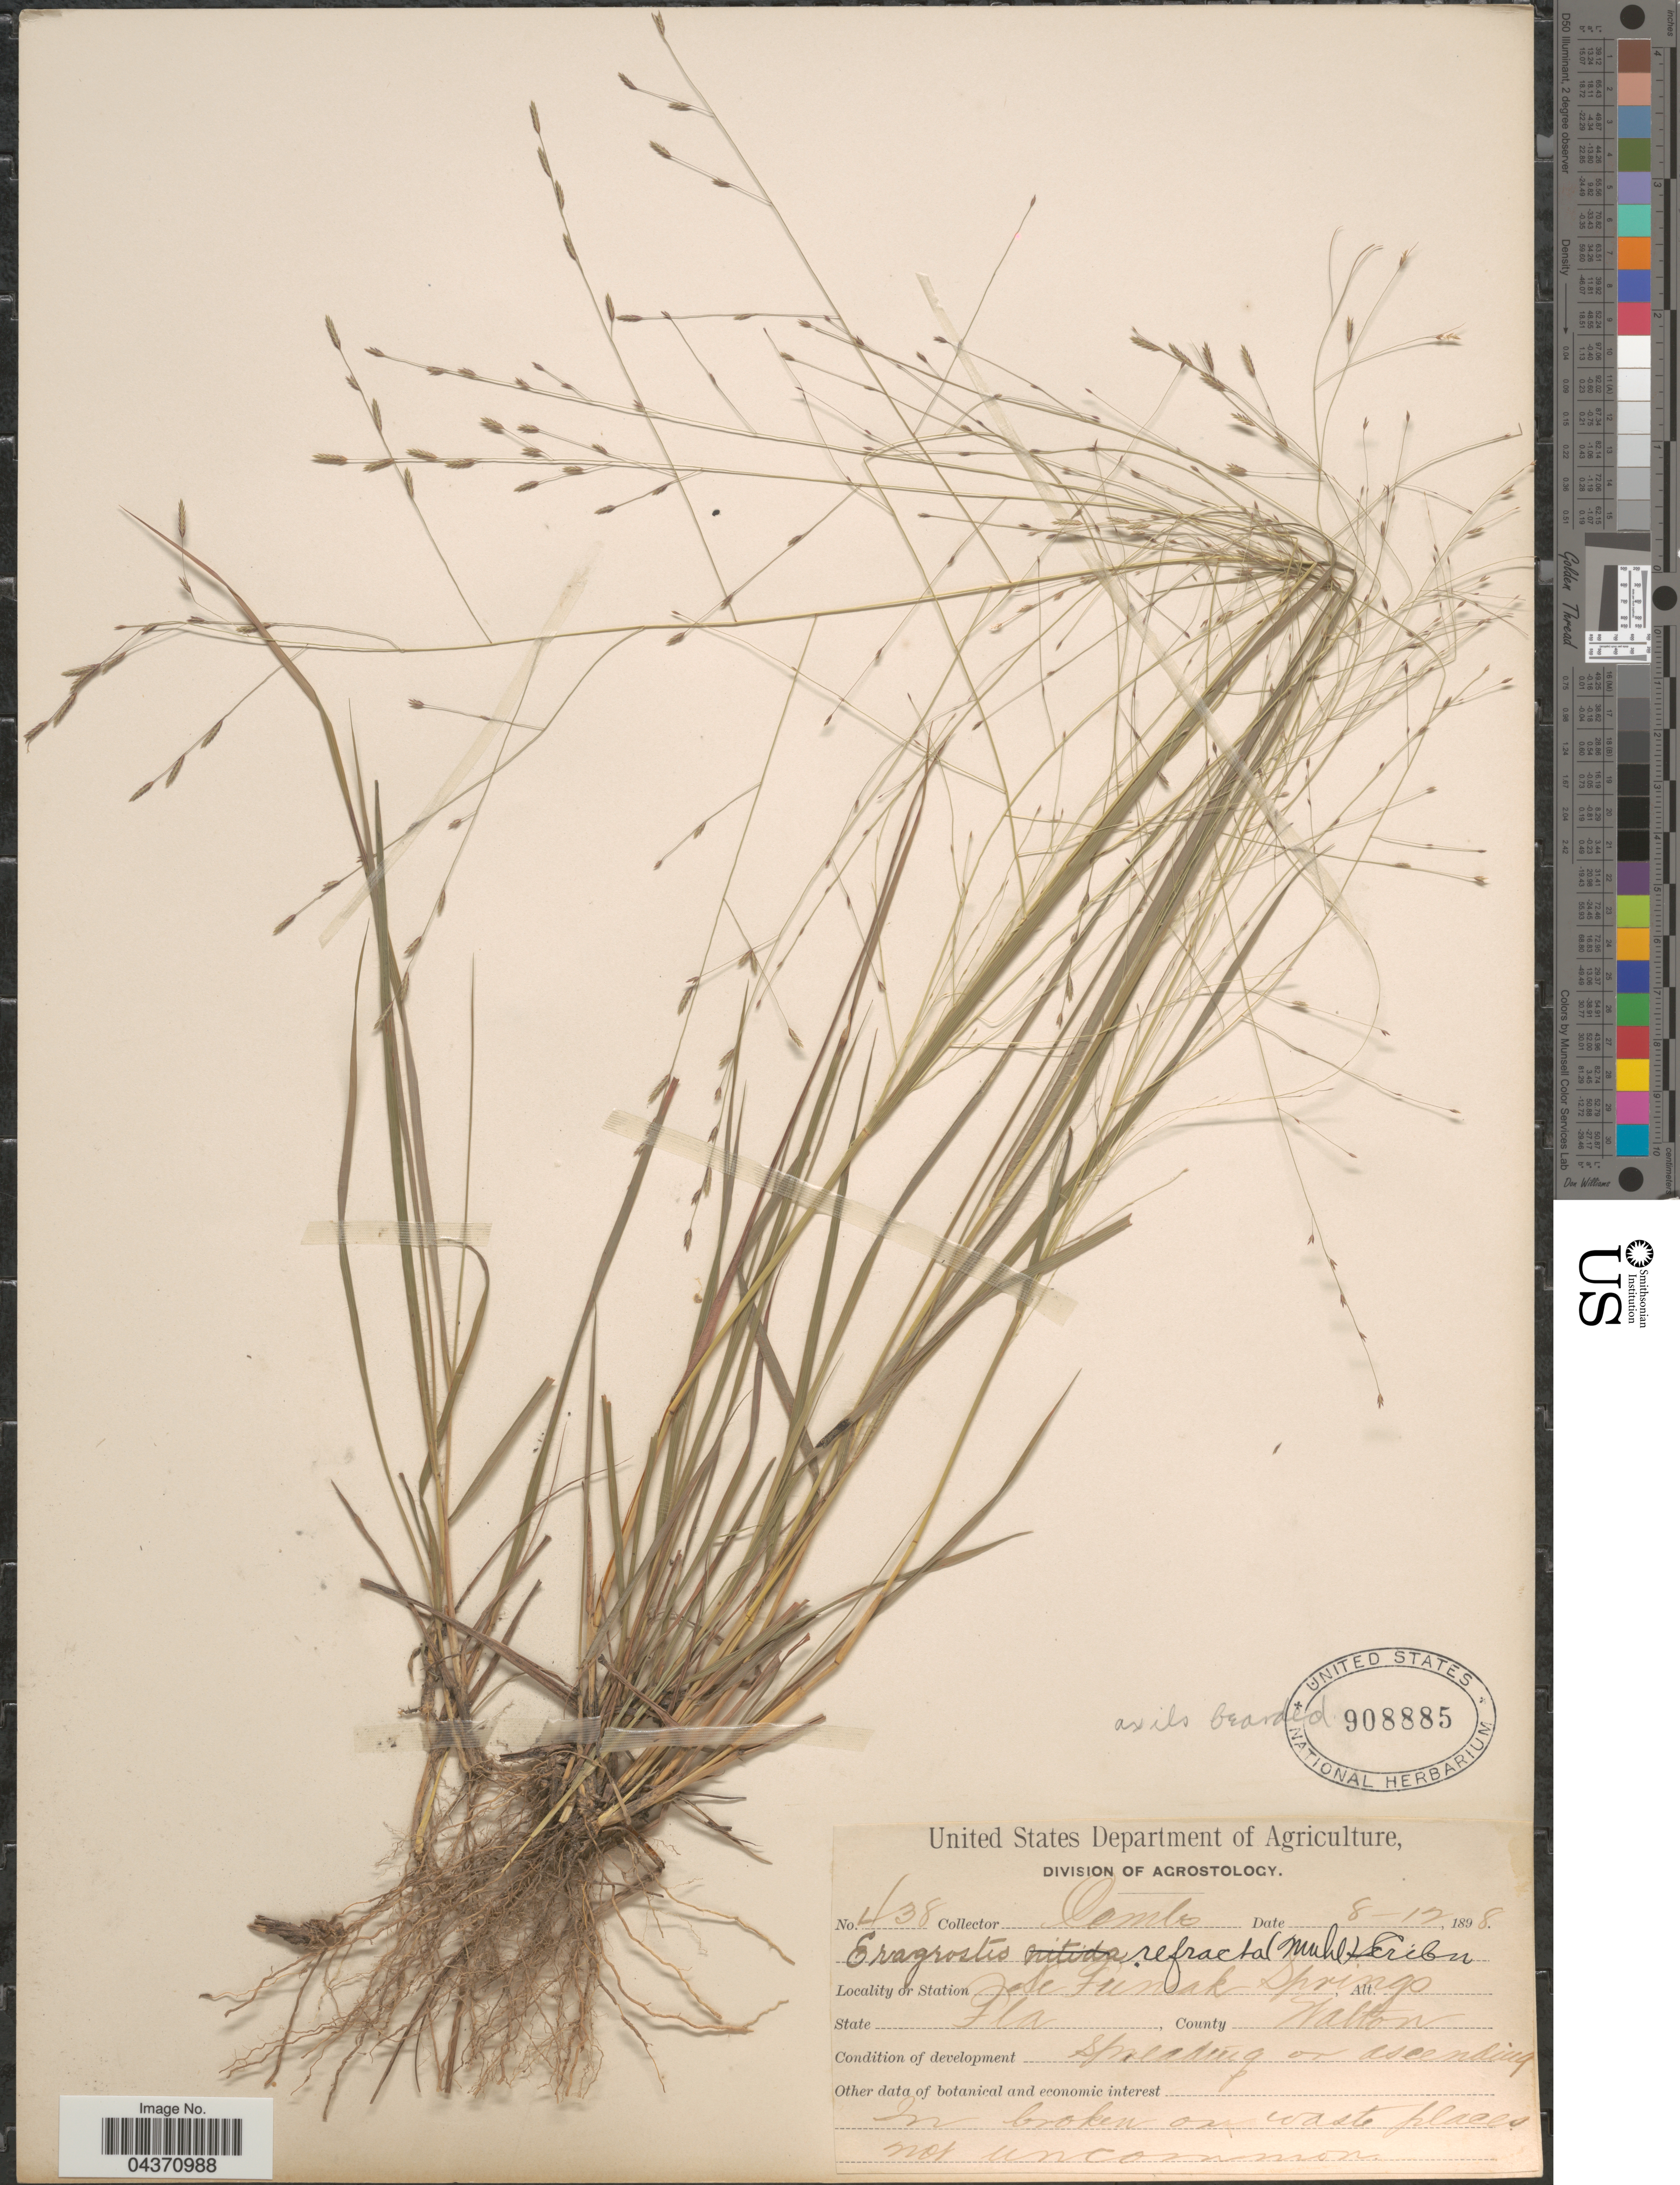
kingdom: Plantae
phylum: Tracheophyta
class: Liliopsida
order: Poales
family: Poaceae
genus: Eragrostis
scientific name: Eragrostis refracta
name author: (Muhl.) Scribn.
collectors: -. Combs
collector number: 438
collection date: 1898-08-12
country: United States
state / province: Florida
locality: Station De Funiak Springs. County Walton.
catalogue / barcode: US 908885